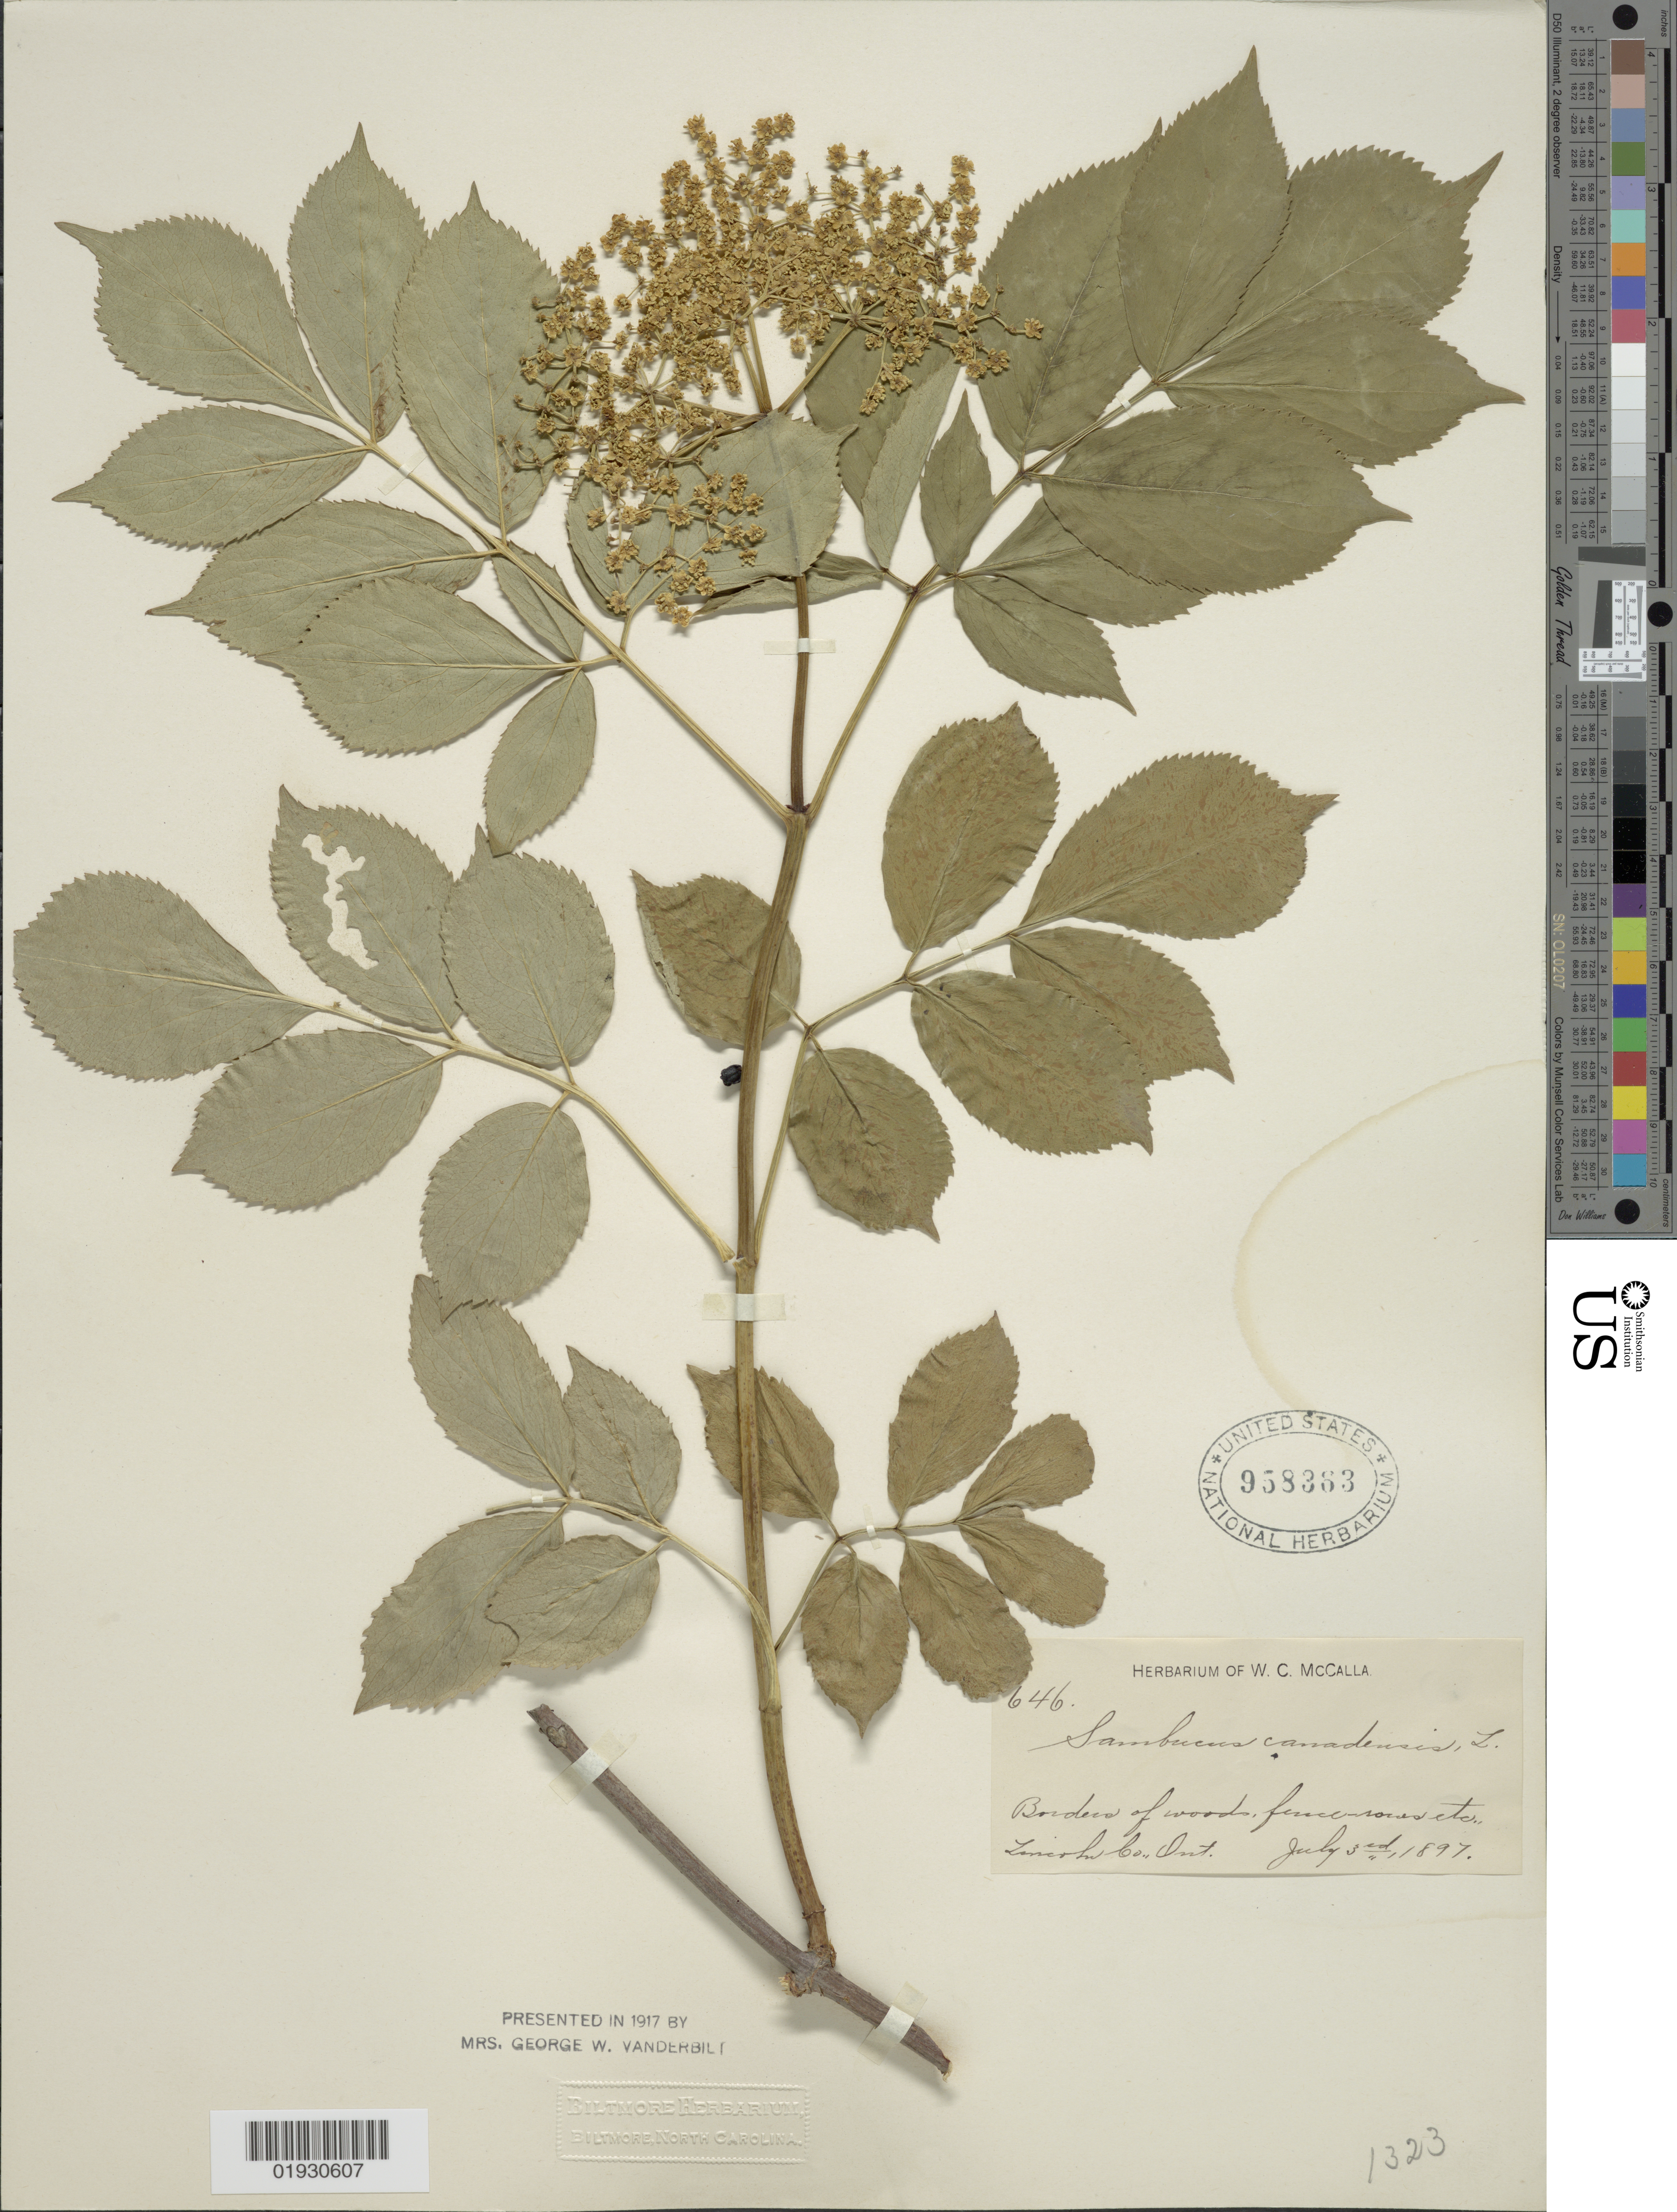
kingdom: Plantae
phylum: Tracheophyta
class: Magnoliopsida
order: Dipsacales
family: Viburnaceae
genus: Sambucus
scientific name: Sambucus canadensis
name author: L.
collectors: ex herb. W. C. McCalla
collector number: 646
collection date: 1897-07-03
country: Canada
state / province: Ontario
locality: Lincoln Co.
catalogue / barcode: US 958363